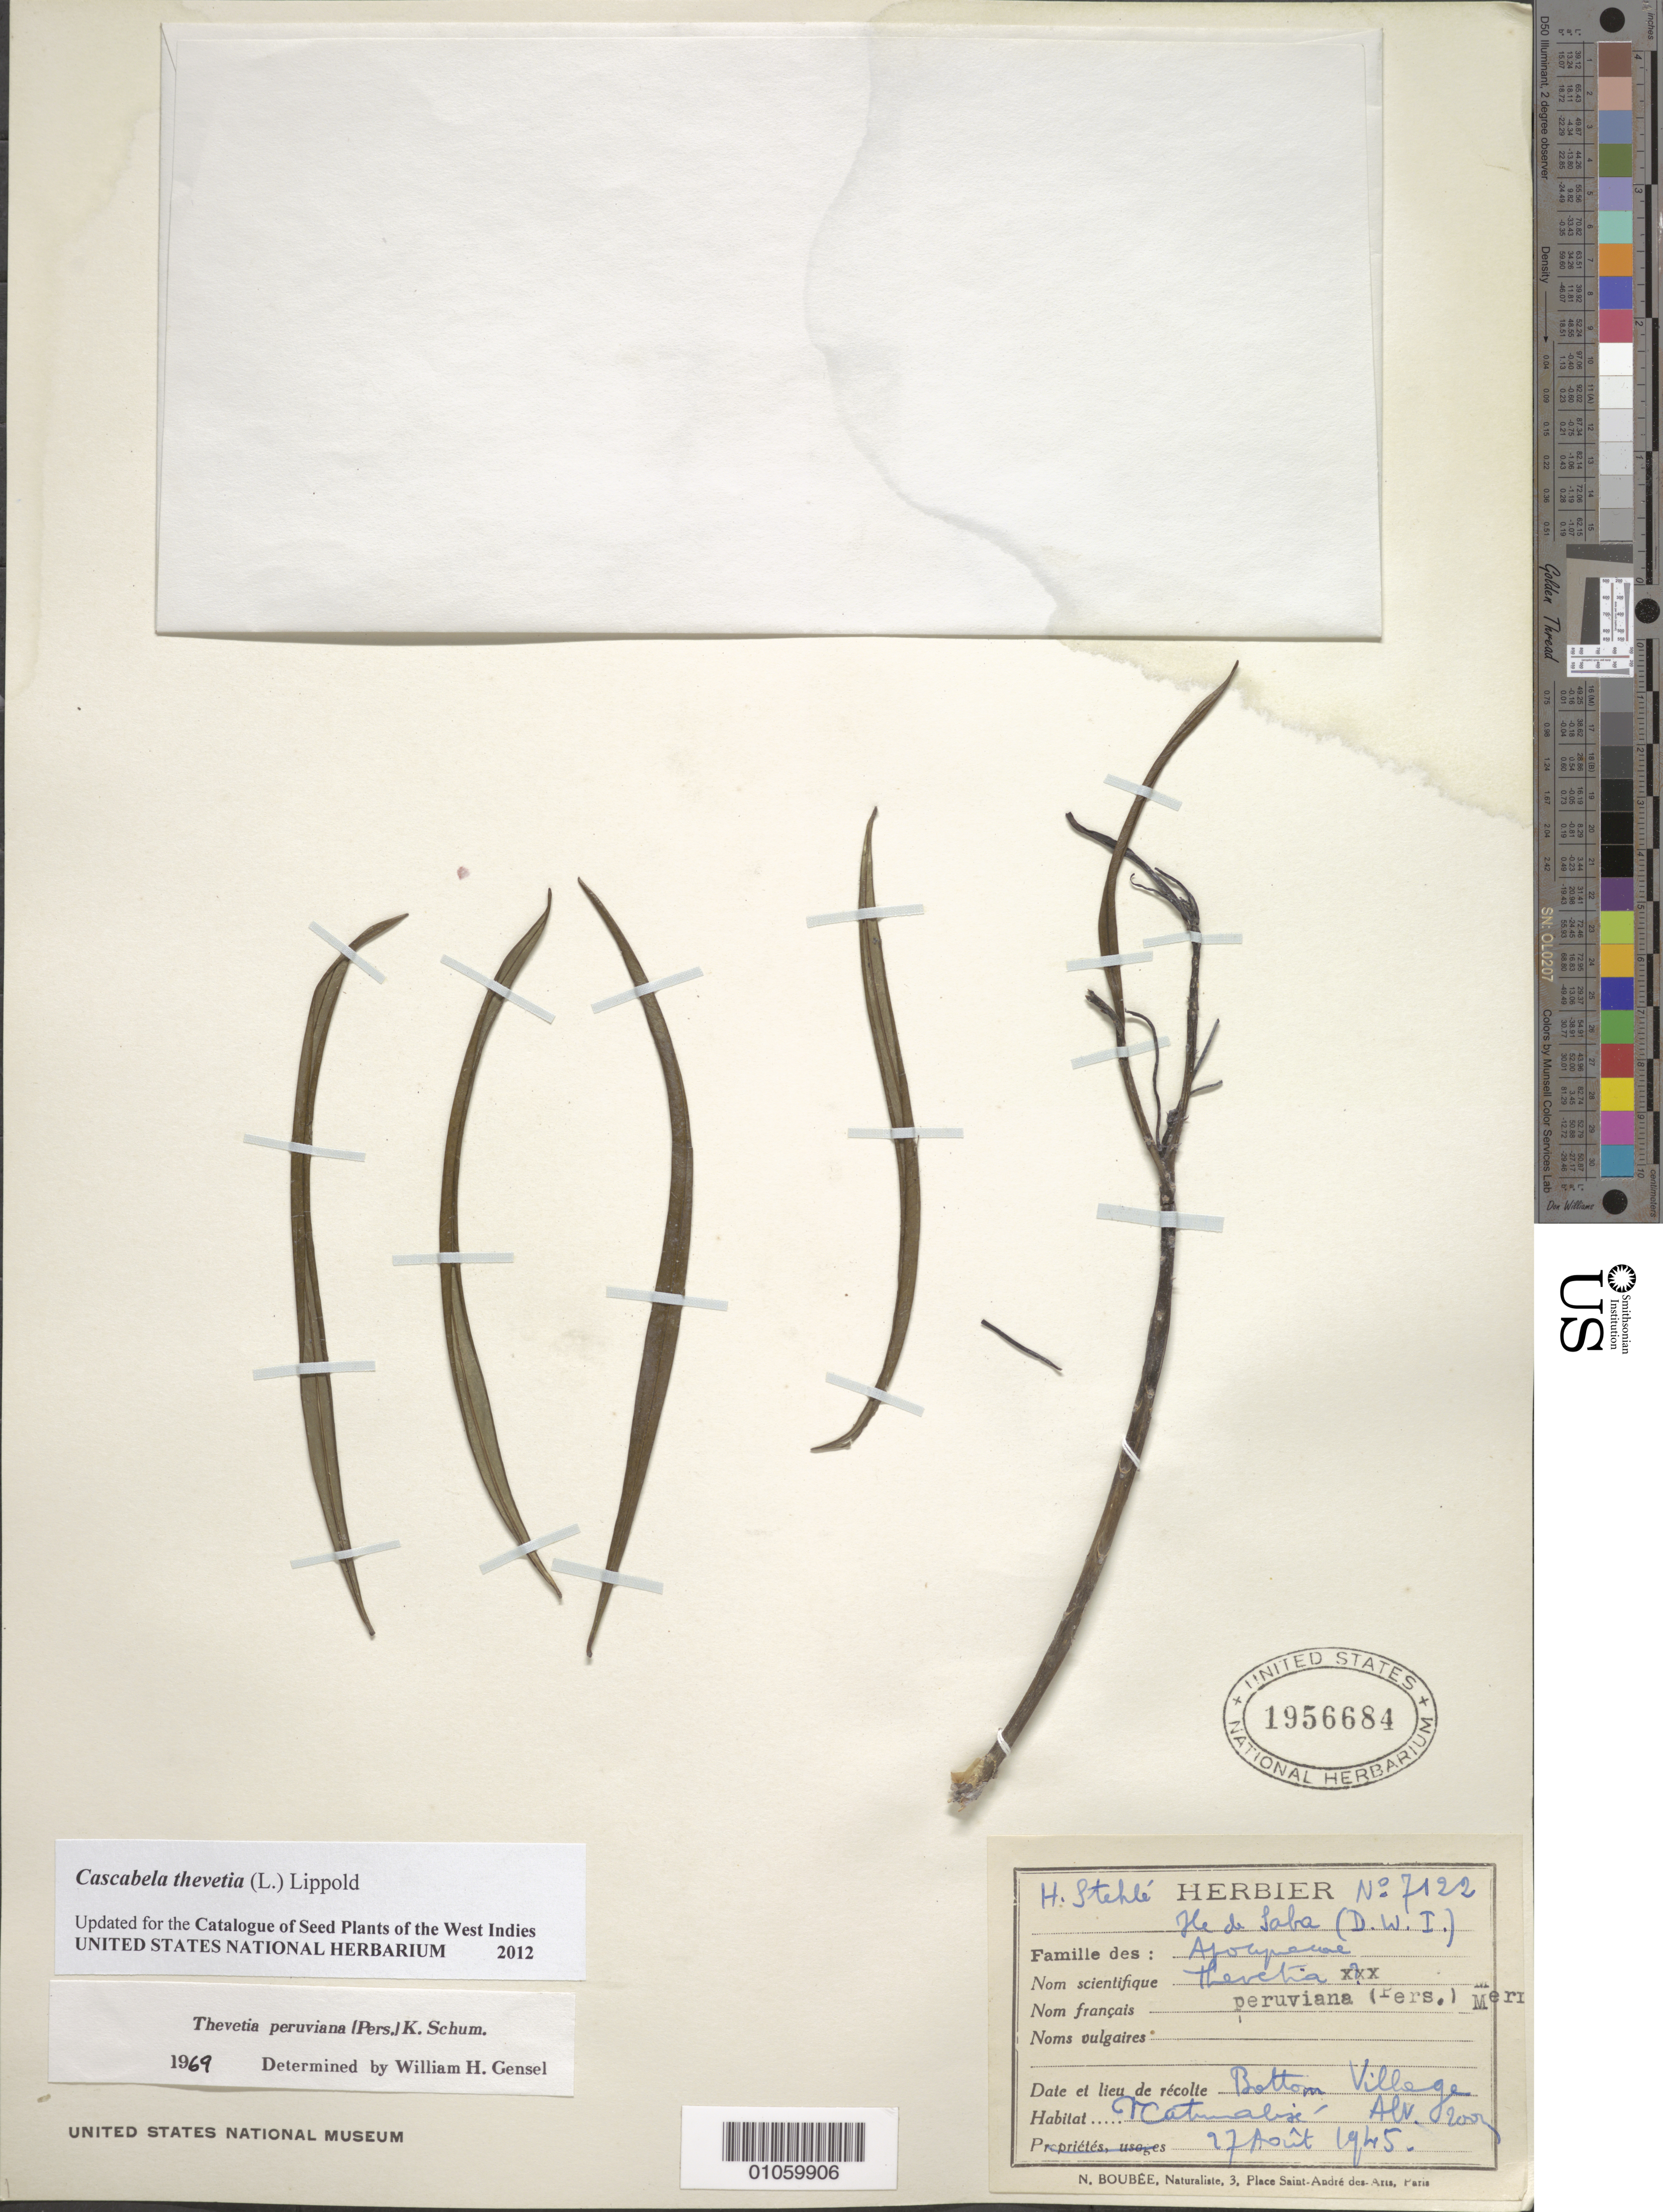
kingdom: Plantae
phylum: Tracheophyta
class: Magnoliopsida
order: Gentianales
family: Apocynaceae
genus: Cascabela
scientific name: Cascabela thevetia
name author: (L.) Lippold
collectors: H. Stehlé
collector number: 7122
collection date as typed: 27 Aug 1945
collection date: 1945-08-27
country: Netherlands Antilles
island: Saba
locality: Bottom Village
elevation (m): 200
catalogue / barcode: US 1956684